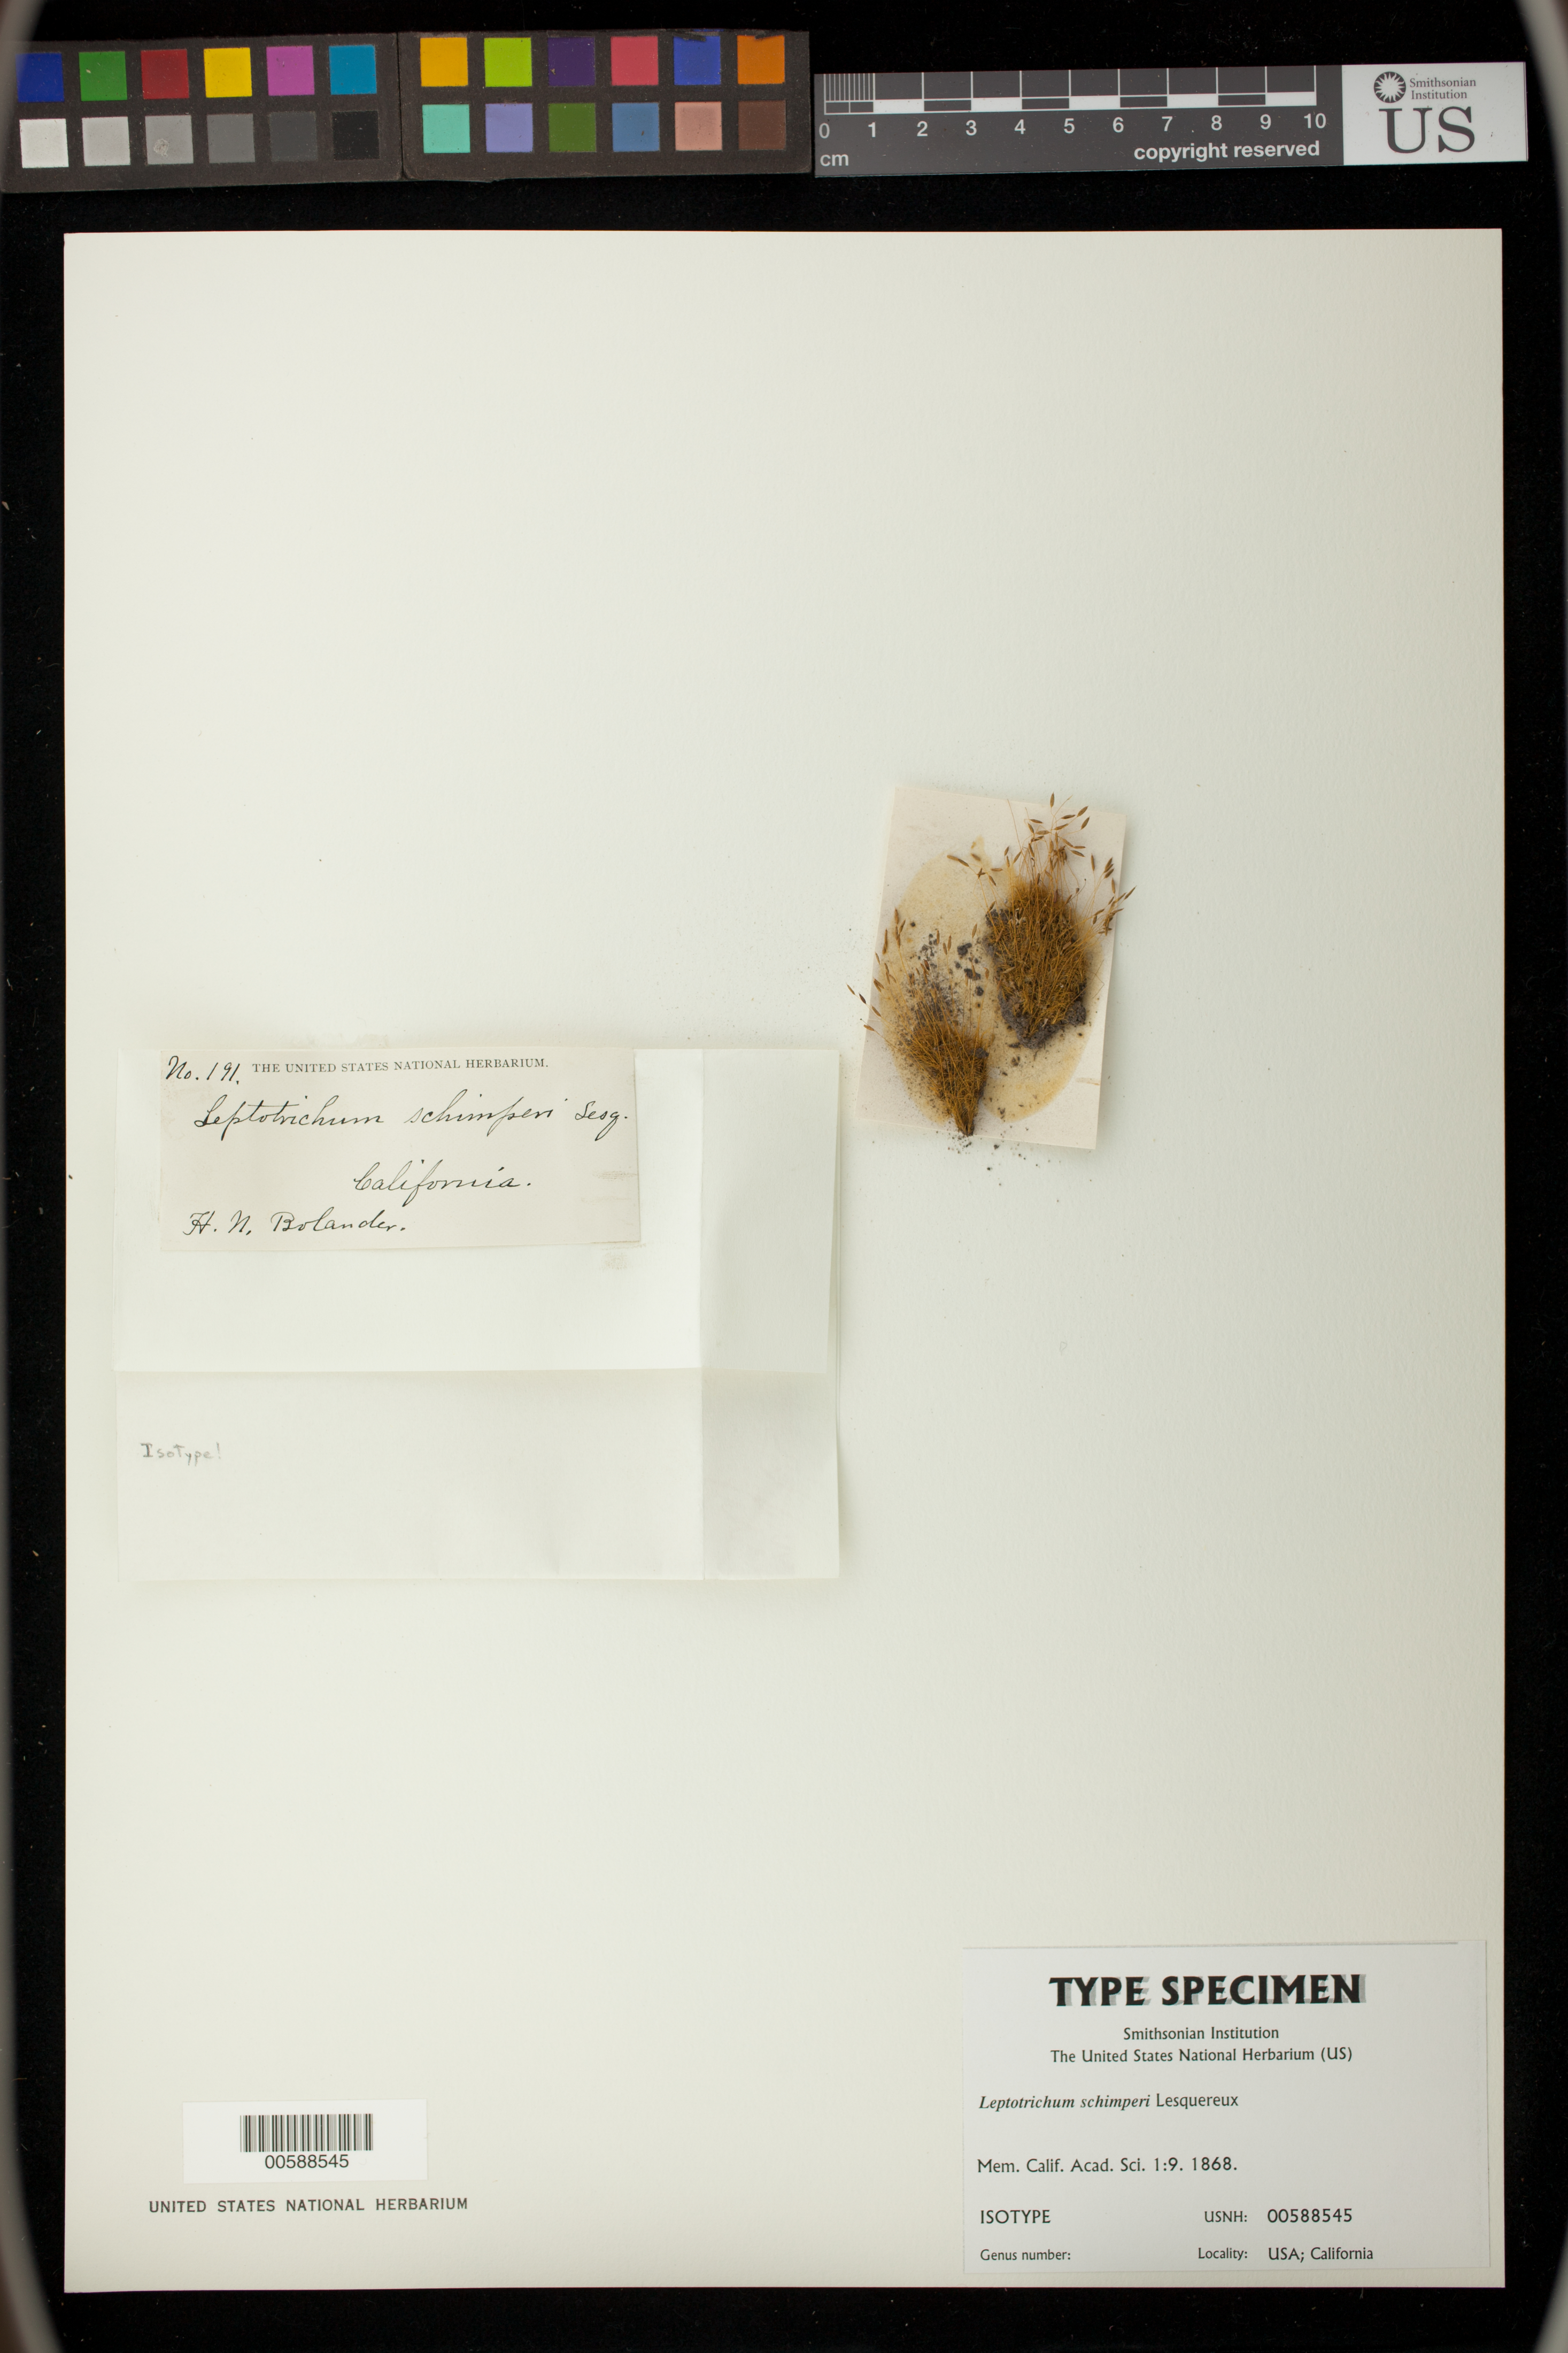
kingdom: Plantae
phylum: Bryophyta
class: Bryopsida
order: Dicranales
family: Ditrichaceae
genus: Leptotrichum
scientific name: Leptotrichum schimperi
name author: Lesq.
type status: Isotype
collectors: H. Bolander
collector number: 191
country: United States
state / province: California